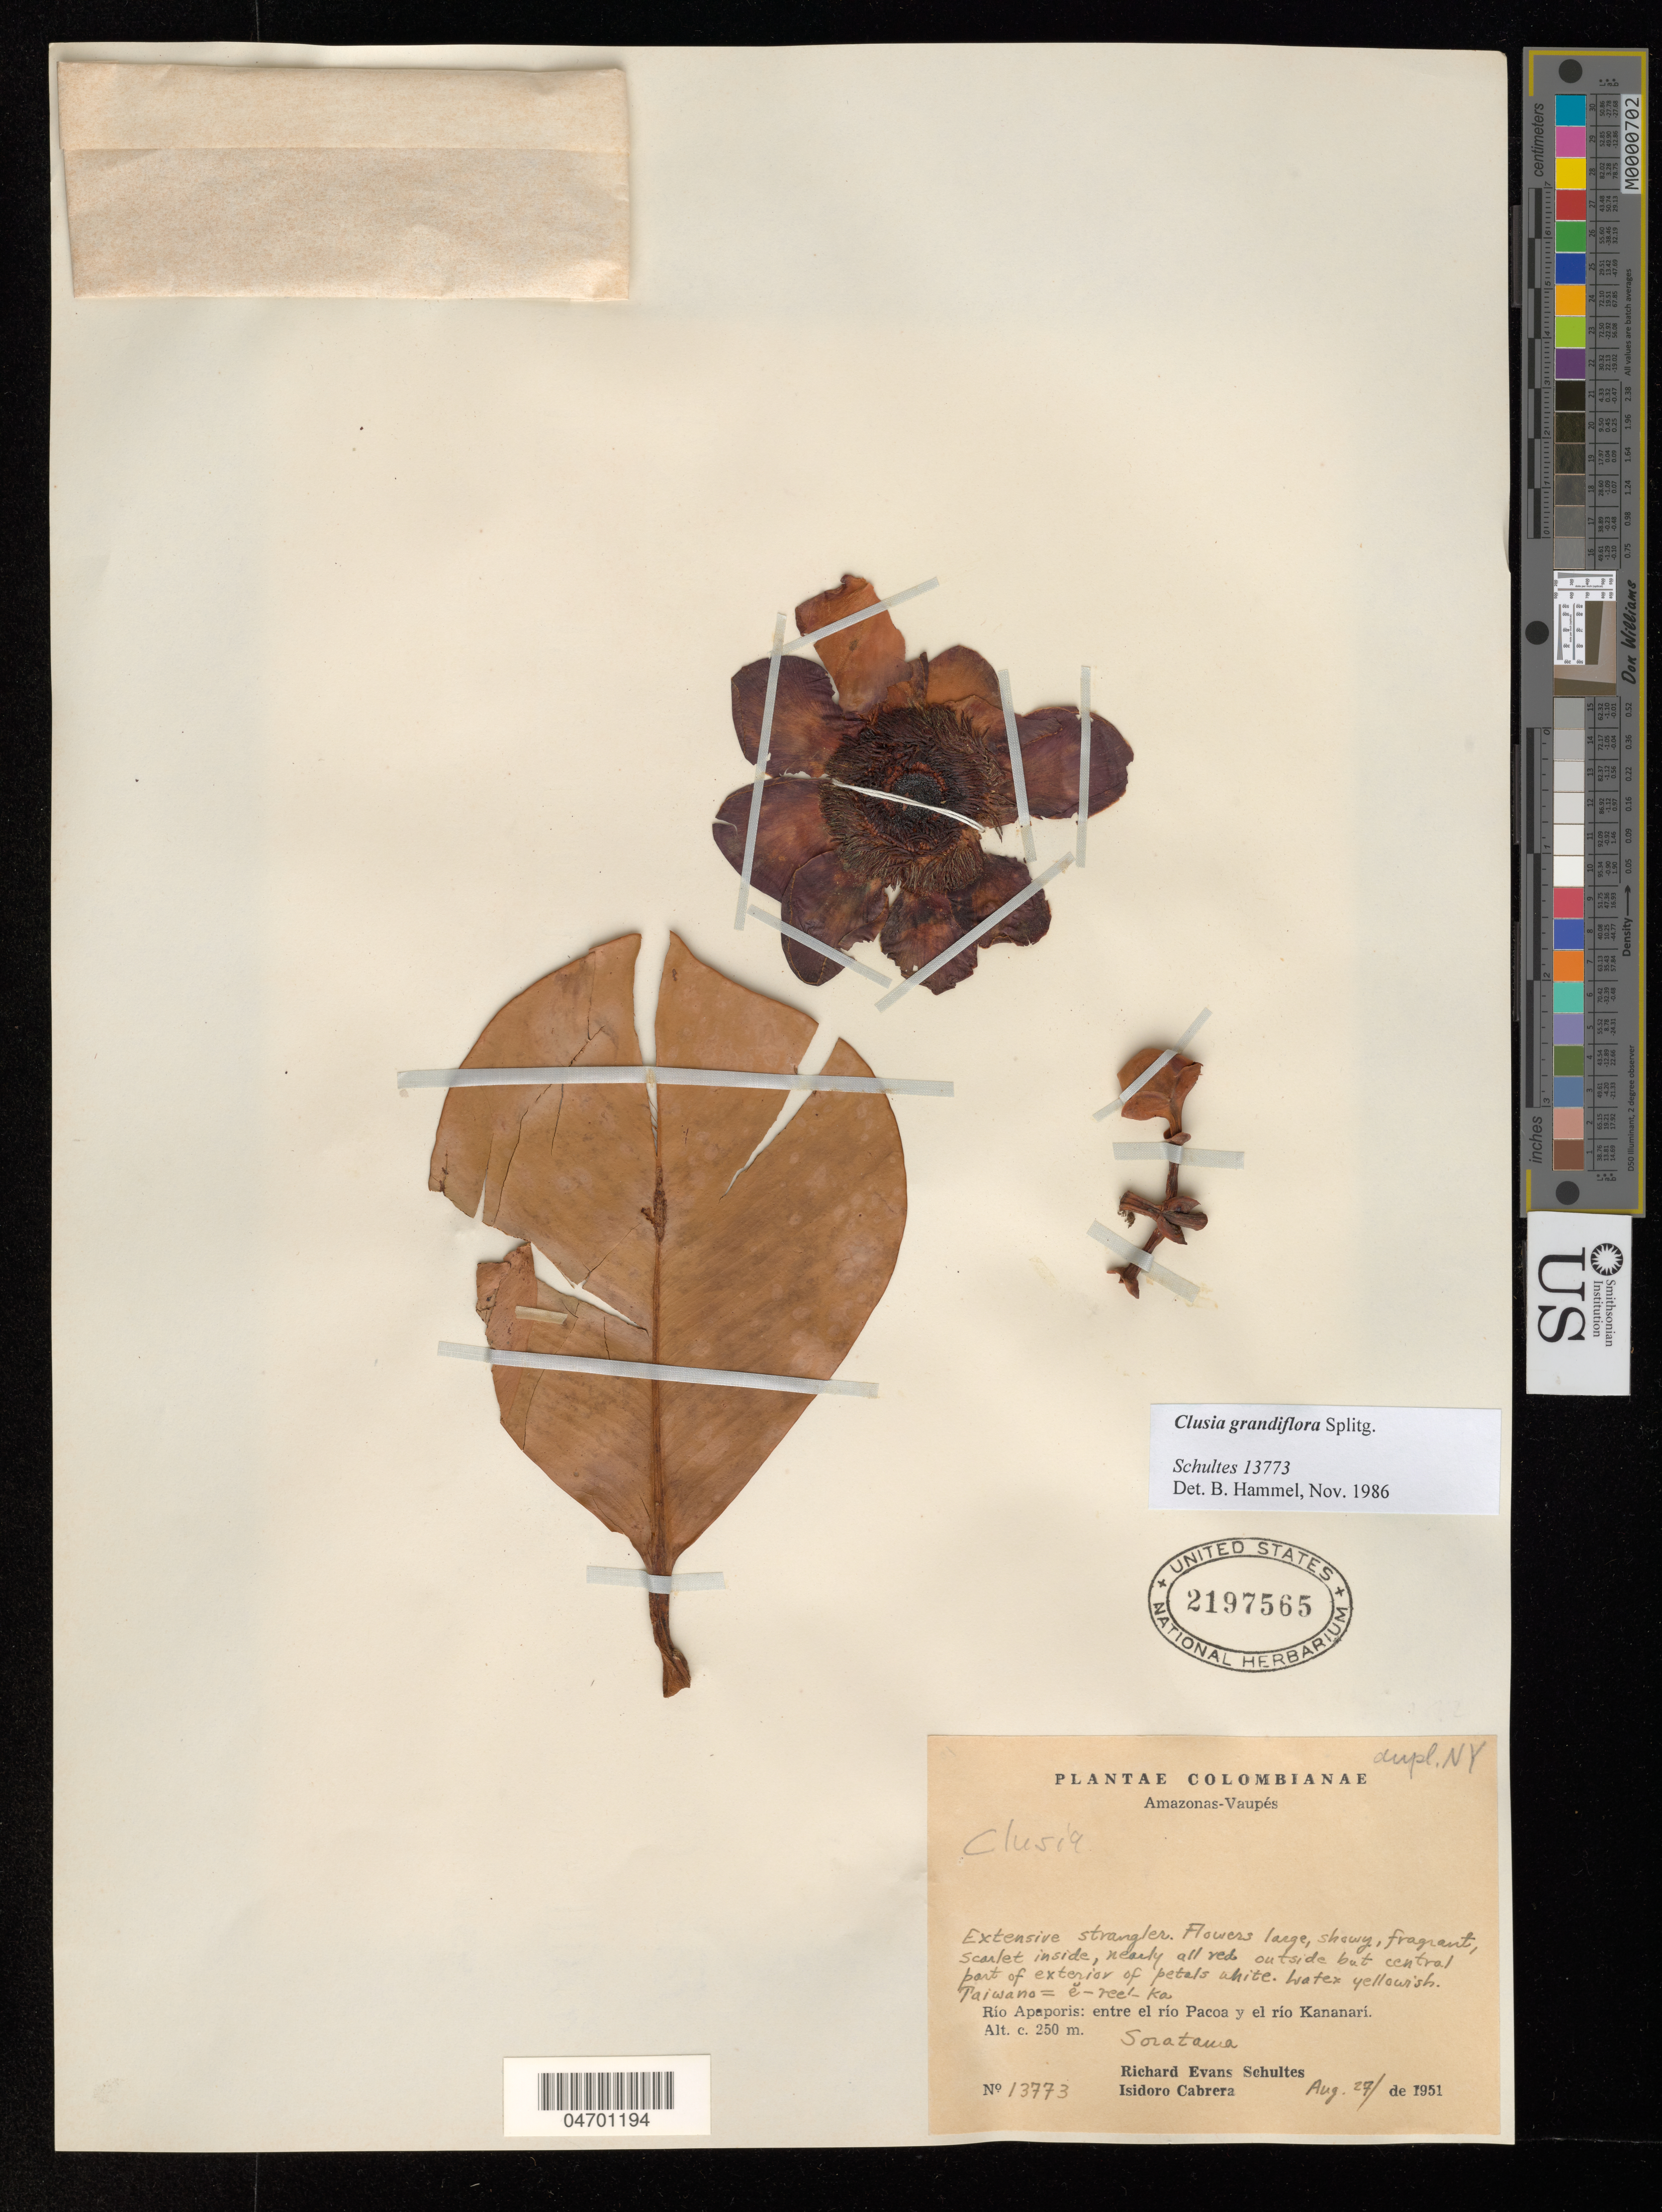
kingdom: Plantae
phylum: Tracheophyta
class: Magnoliopsida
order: Malpighiales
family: Clusiaceae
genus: Clusia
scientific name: Clusia grandiflora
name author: Splitg.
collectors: R. E. Schultes & I. Cabrera R.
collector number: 13773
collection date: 1951-08-27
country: Colombia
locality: Amazonas-Vaupés. Río Apaporis: entre el río Pacoa y el río Kananarí. Soratama.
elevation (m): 250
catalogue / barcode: US 2197565